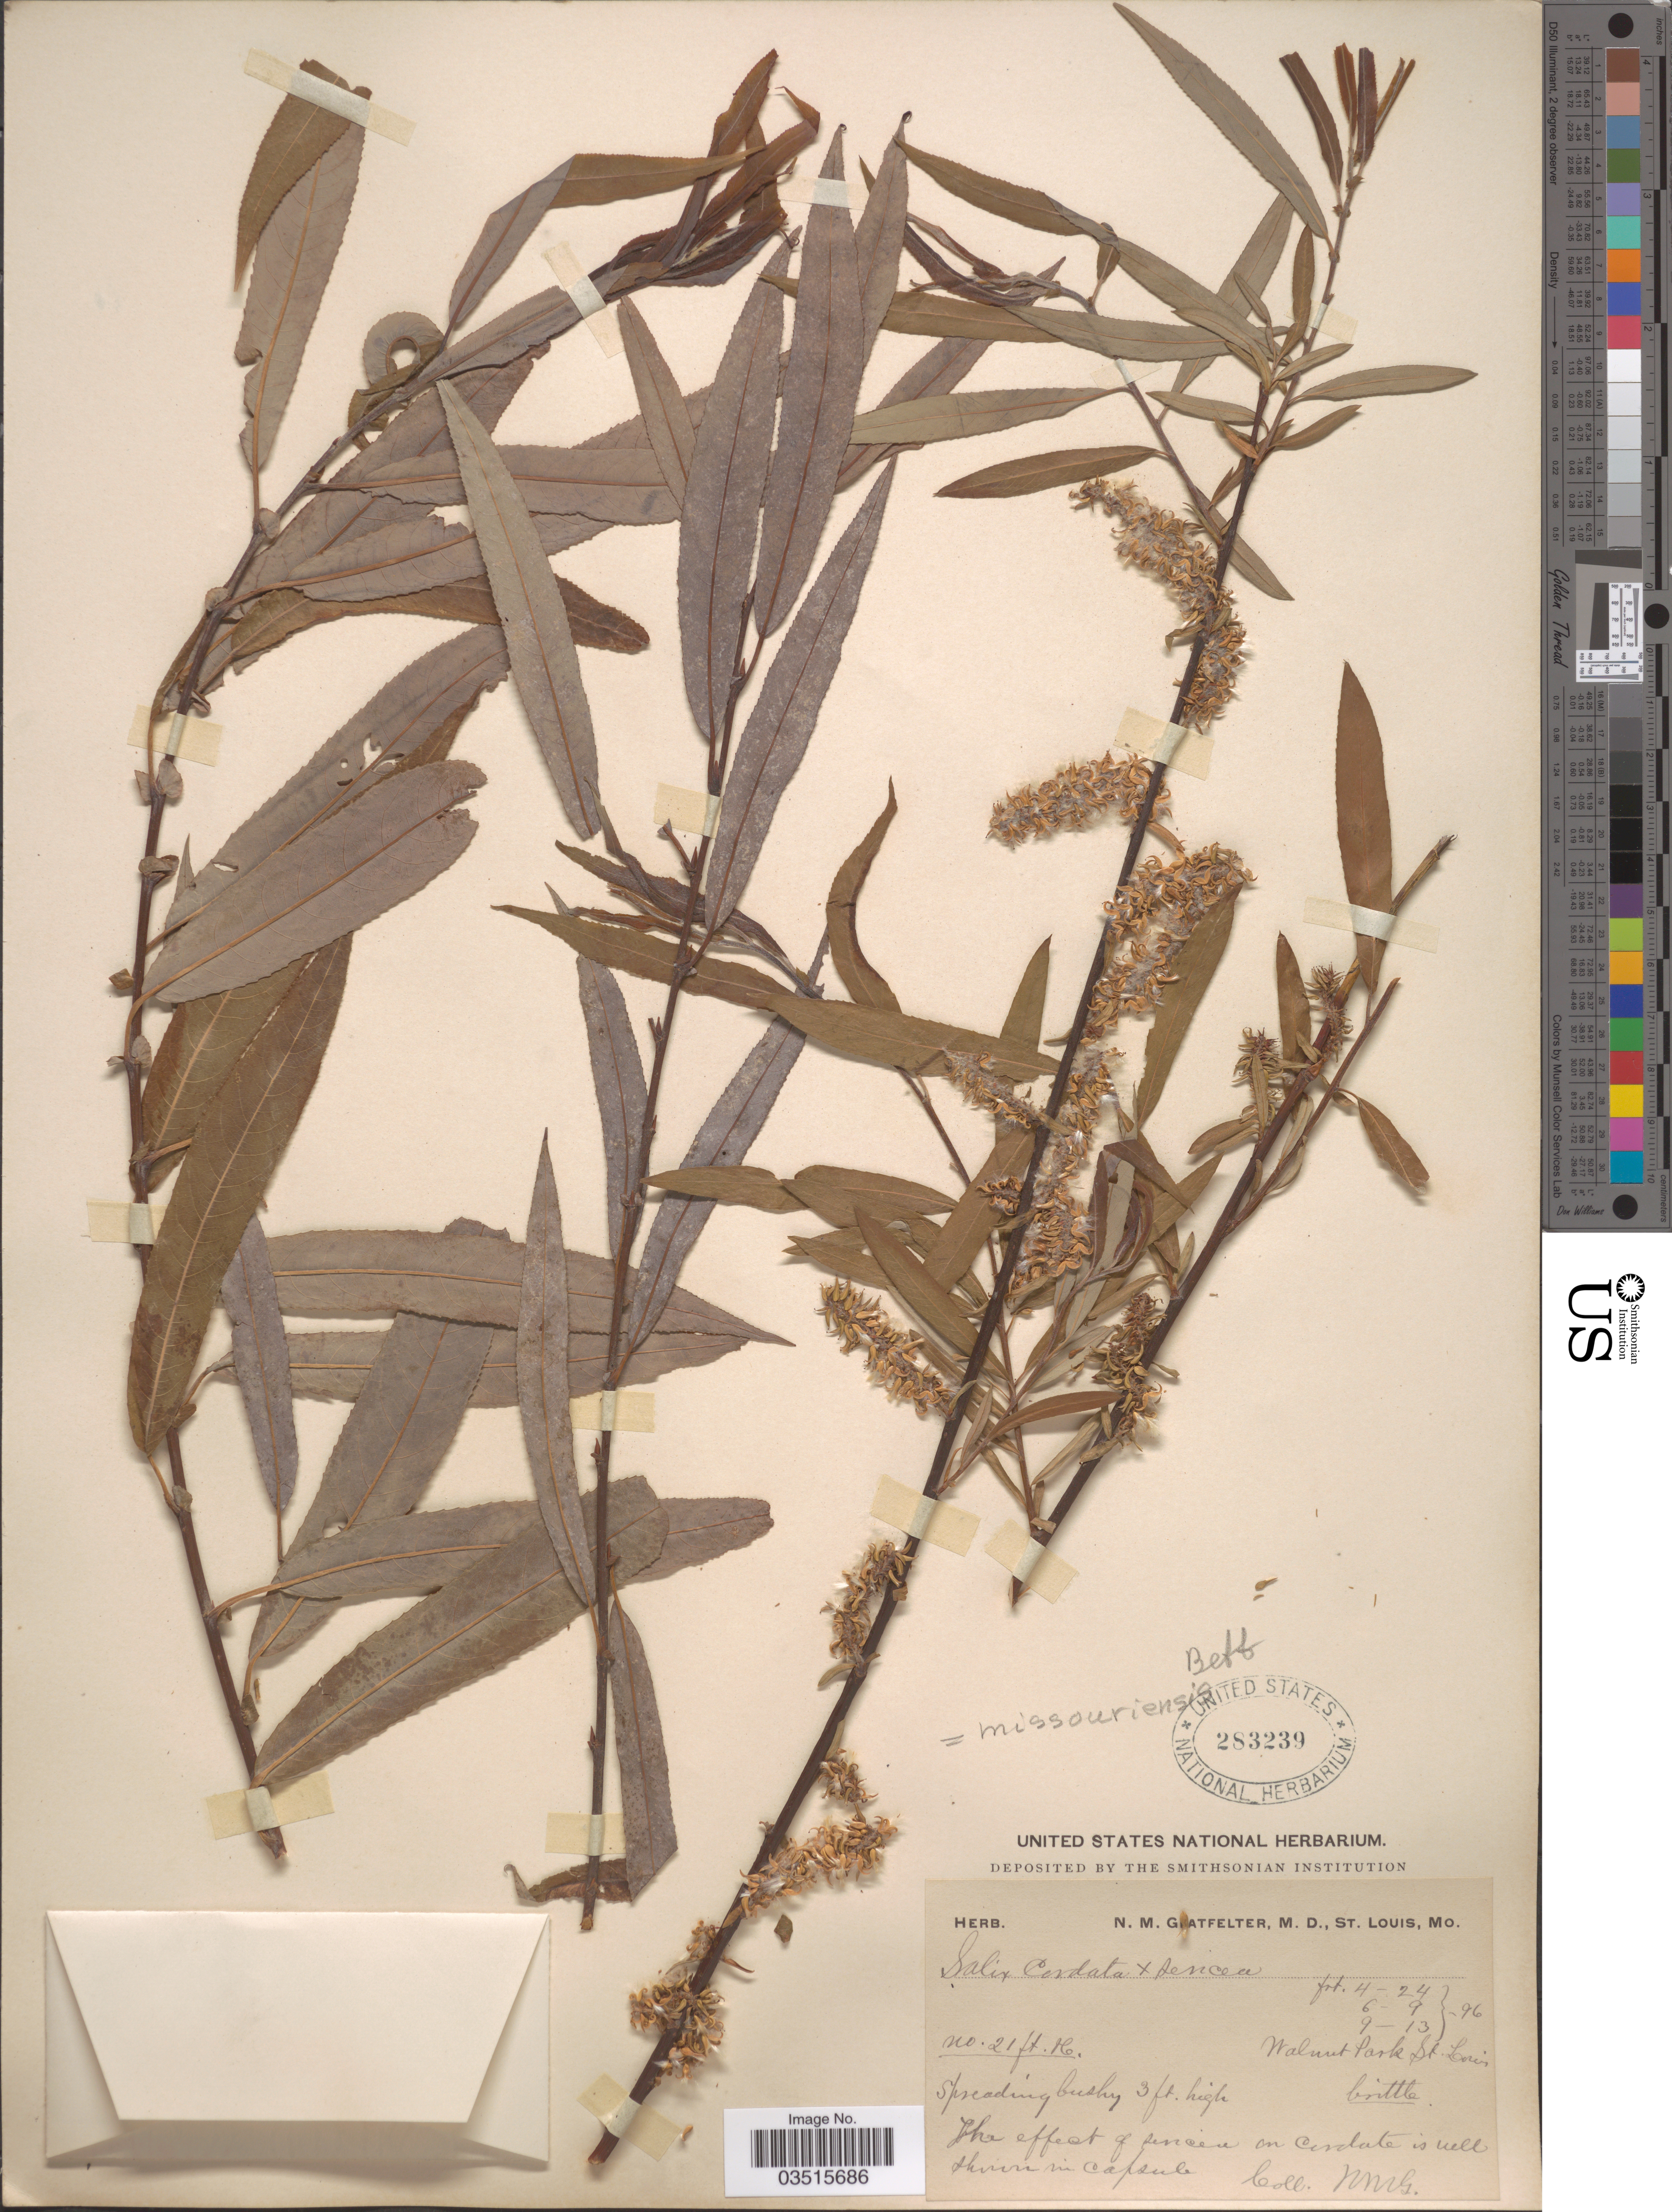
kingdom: Plantae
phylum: Tracheophyta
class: Magnoliopsida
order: Malpighiales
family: Salicaceae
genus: Salix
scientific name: Salix missouriensis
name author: Bebb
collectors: N. M. Glatfelter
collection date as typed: Transcribed d/m/y: 24/4/96 to 13/9/96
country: United States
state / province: Missouri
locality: Walnut Park St. Louis.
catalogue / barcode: US 283239